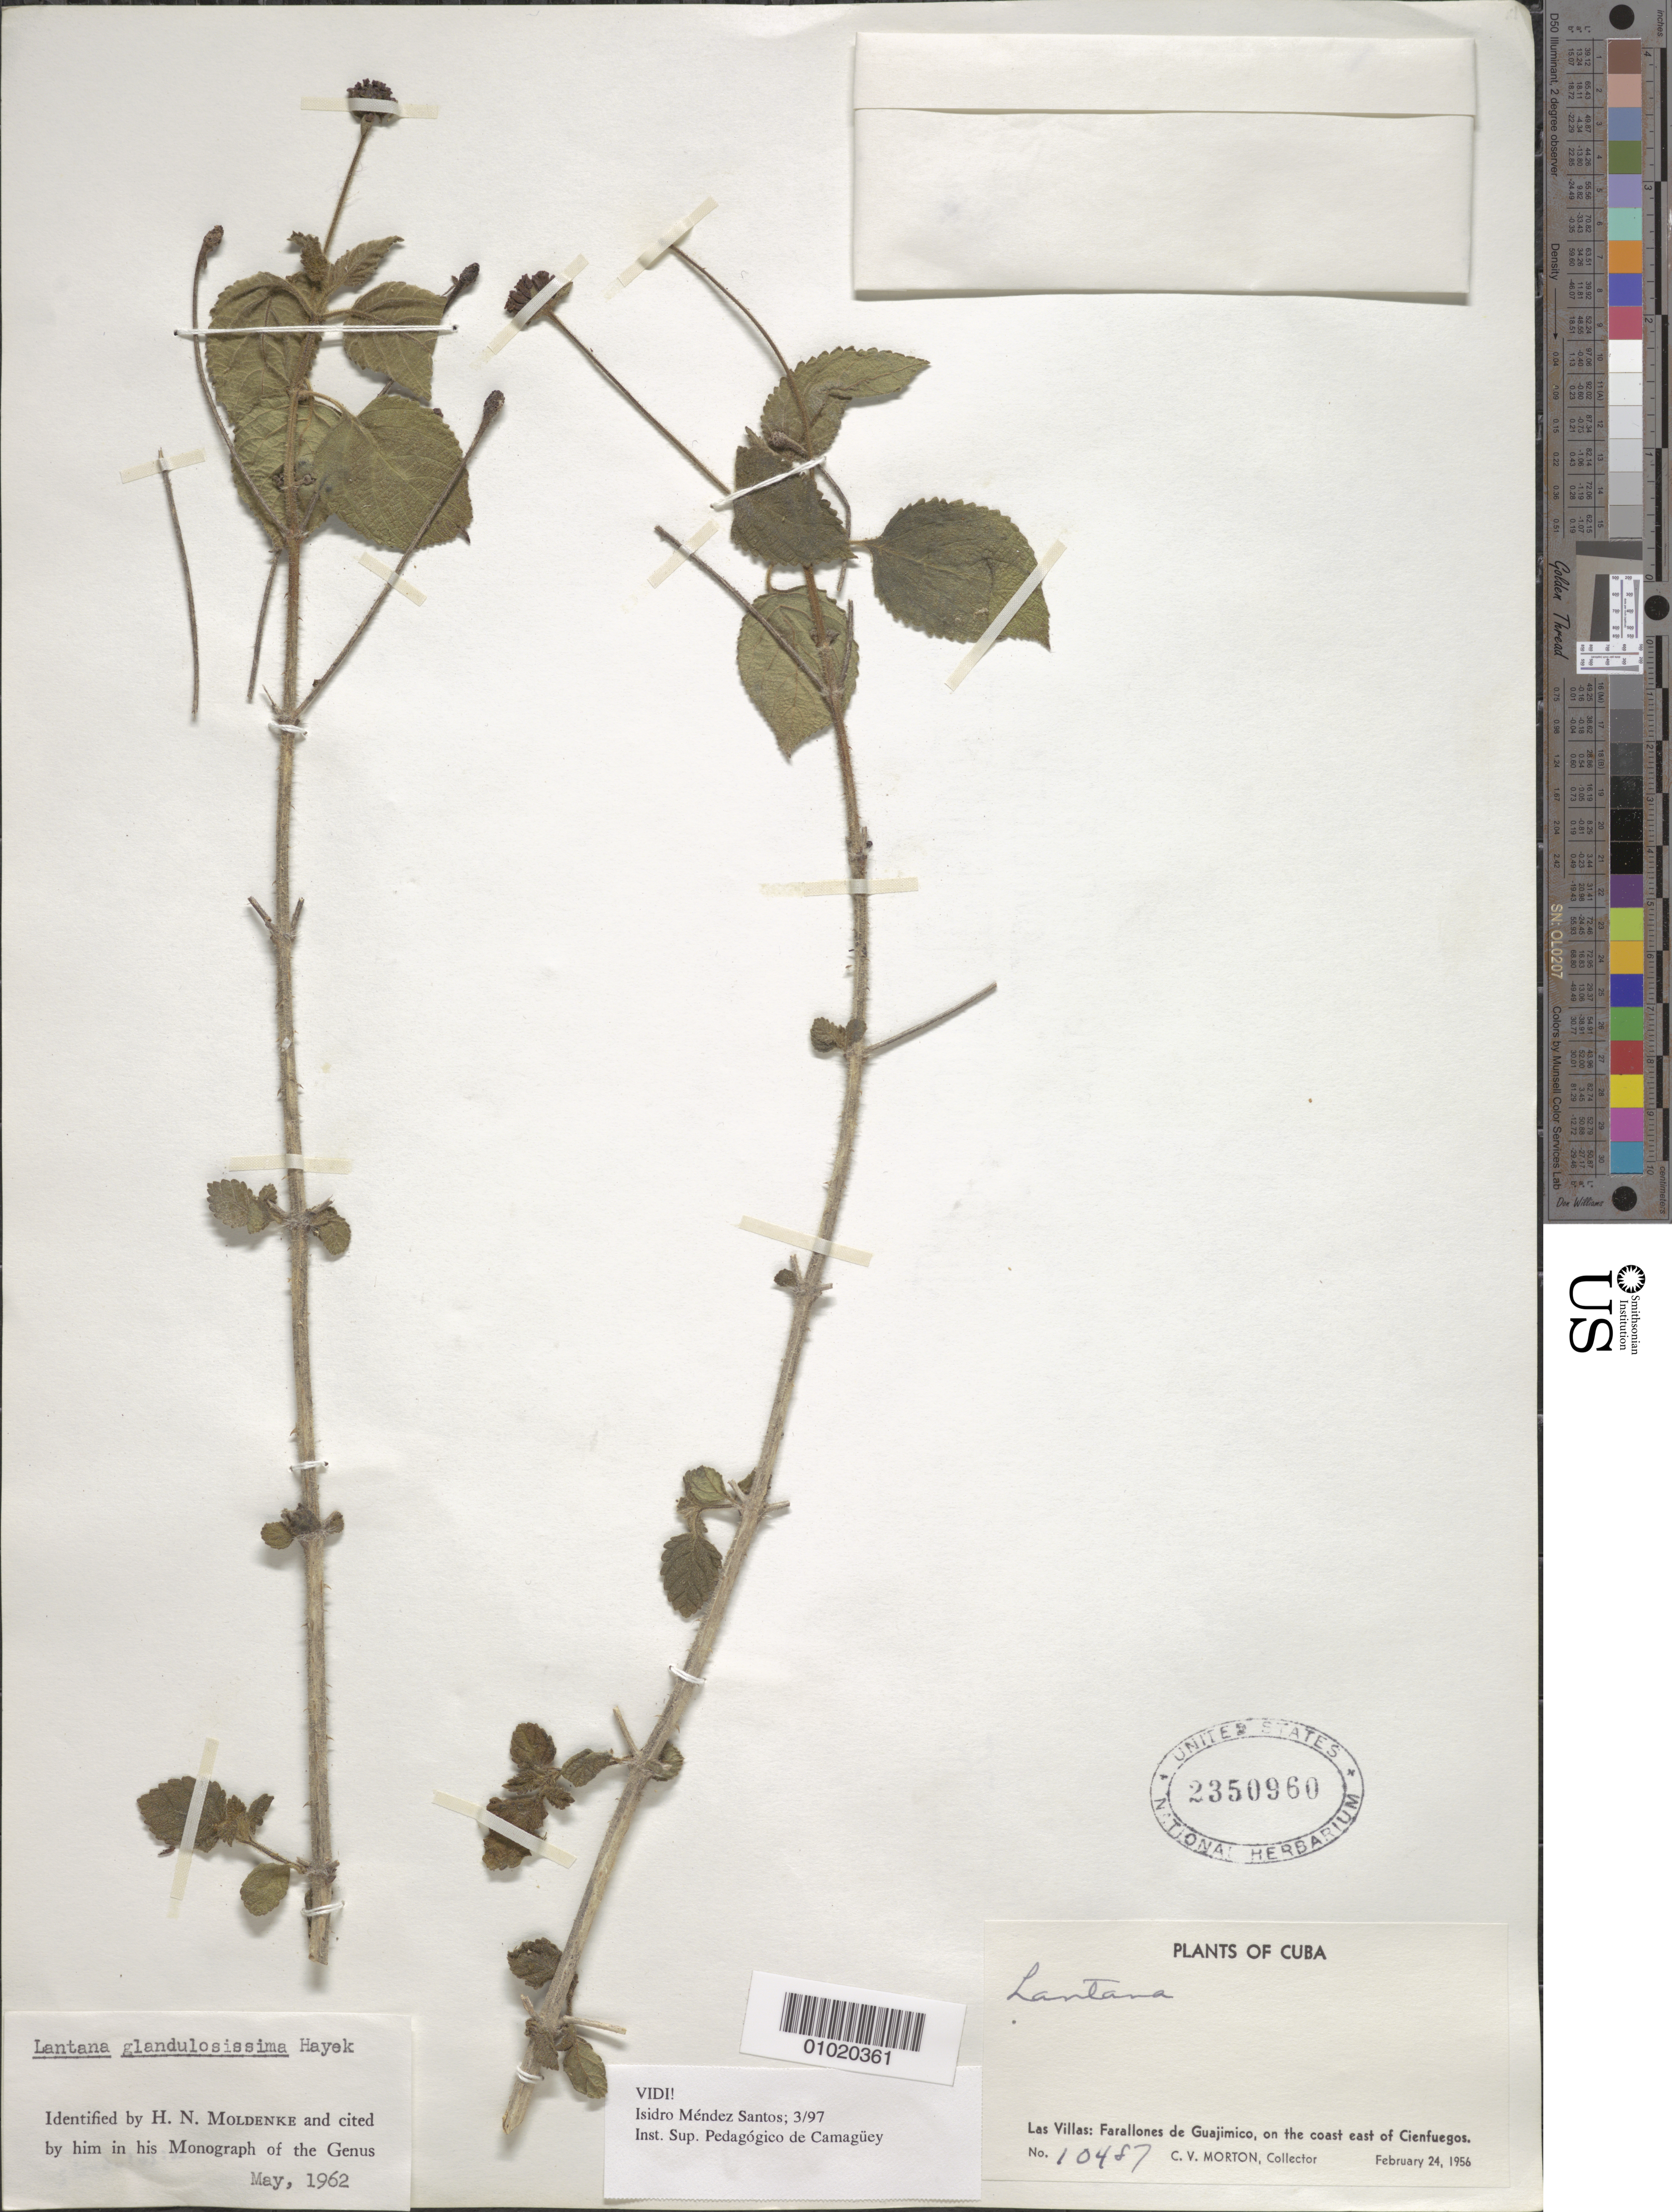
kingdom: Plantae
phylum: Tracheophyta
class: Magnoliopsida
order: Lamiales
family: Verbenaceae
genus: Lantana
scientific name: Lantana glandulosissima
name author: Hayek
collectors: C. V. Morton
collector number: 10487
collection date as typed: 24 Feb 1956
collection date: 1956-02-24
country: Cuba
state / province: Las Villas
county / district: Cienfuegos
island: Cuba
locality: Las Villas: Farallones de Guajimico, on the coast east of Cienfuegos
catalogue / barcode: US 2350960